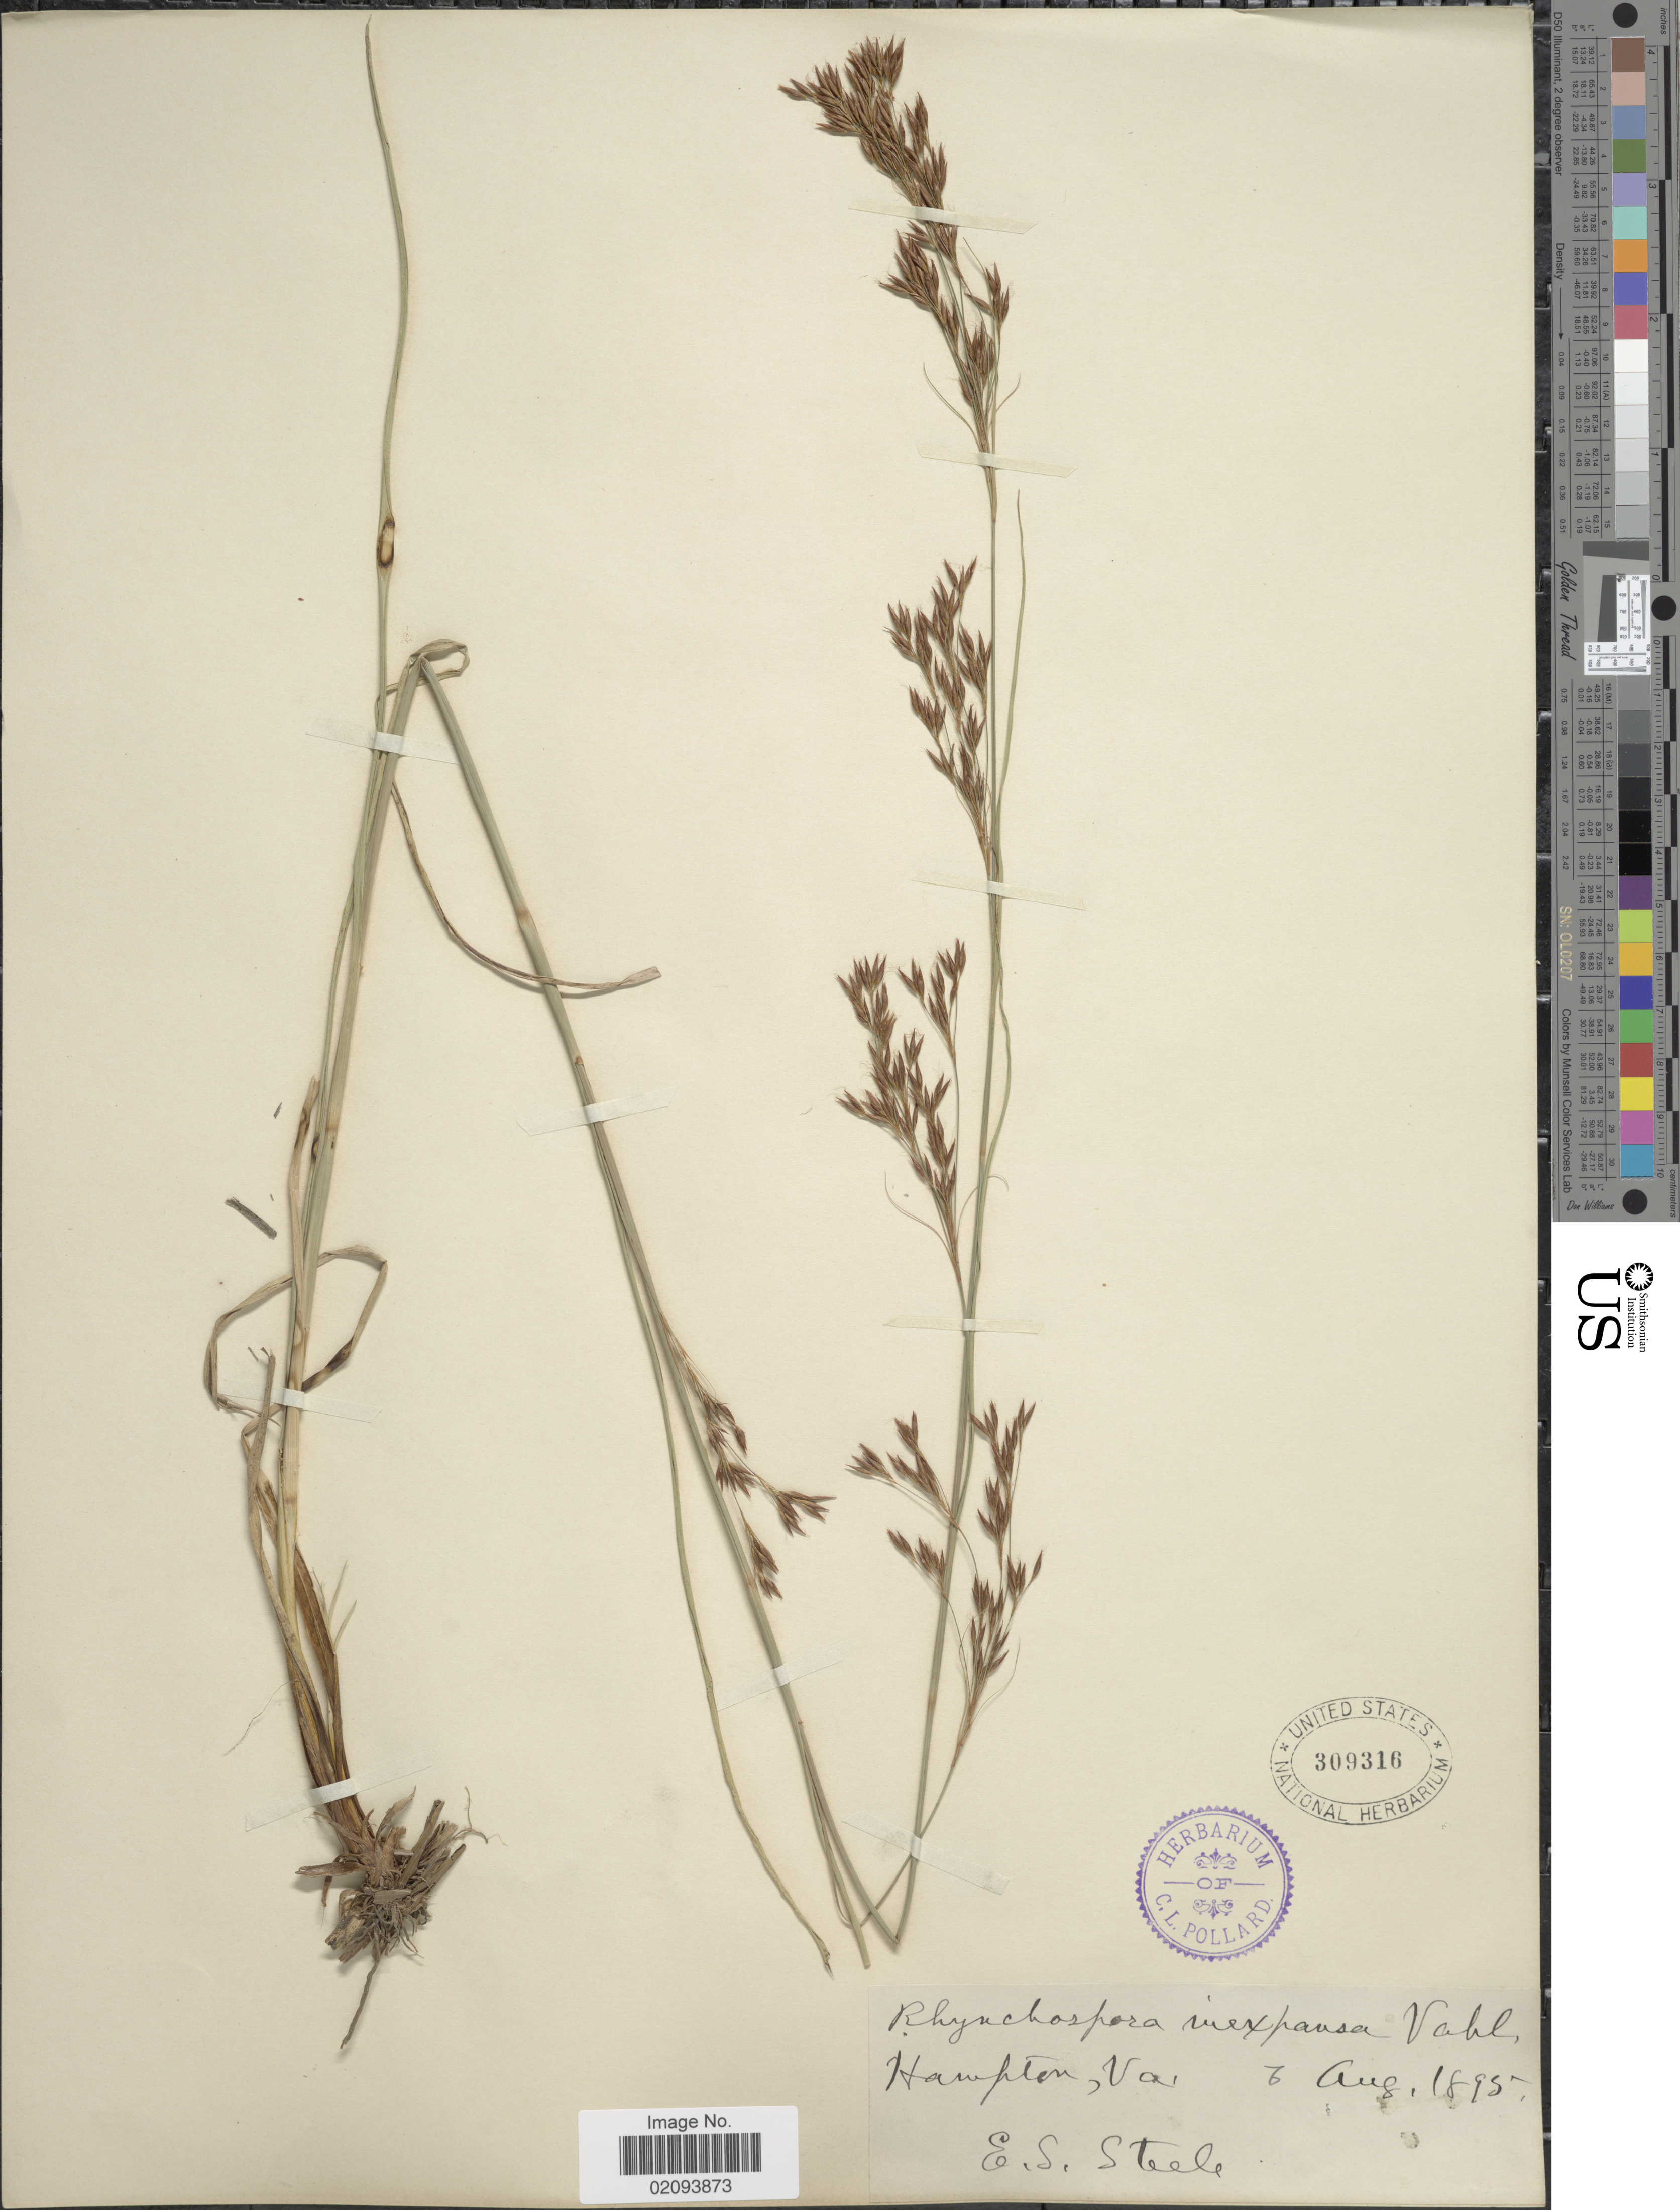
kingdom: Plantae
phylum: Tracheophyta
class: Liliopsida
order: Poales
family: Cyperaceae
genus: Rhynchospora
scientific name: Rhynchospora inexpansa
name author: (Michx.) Vahl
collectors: E. Steele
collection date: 1895-08-06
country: United States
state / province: Virginia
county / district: City of Hampton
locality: Hampton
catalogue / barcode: US 309316